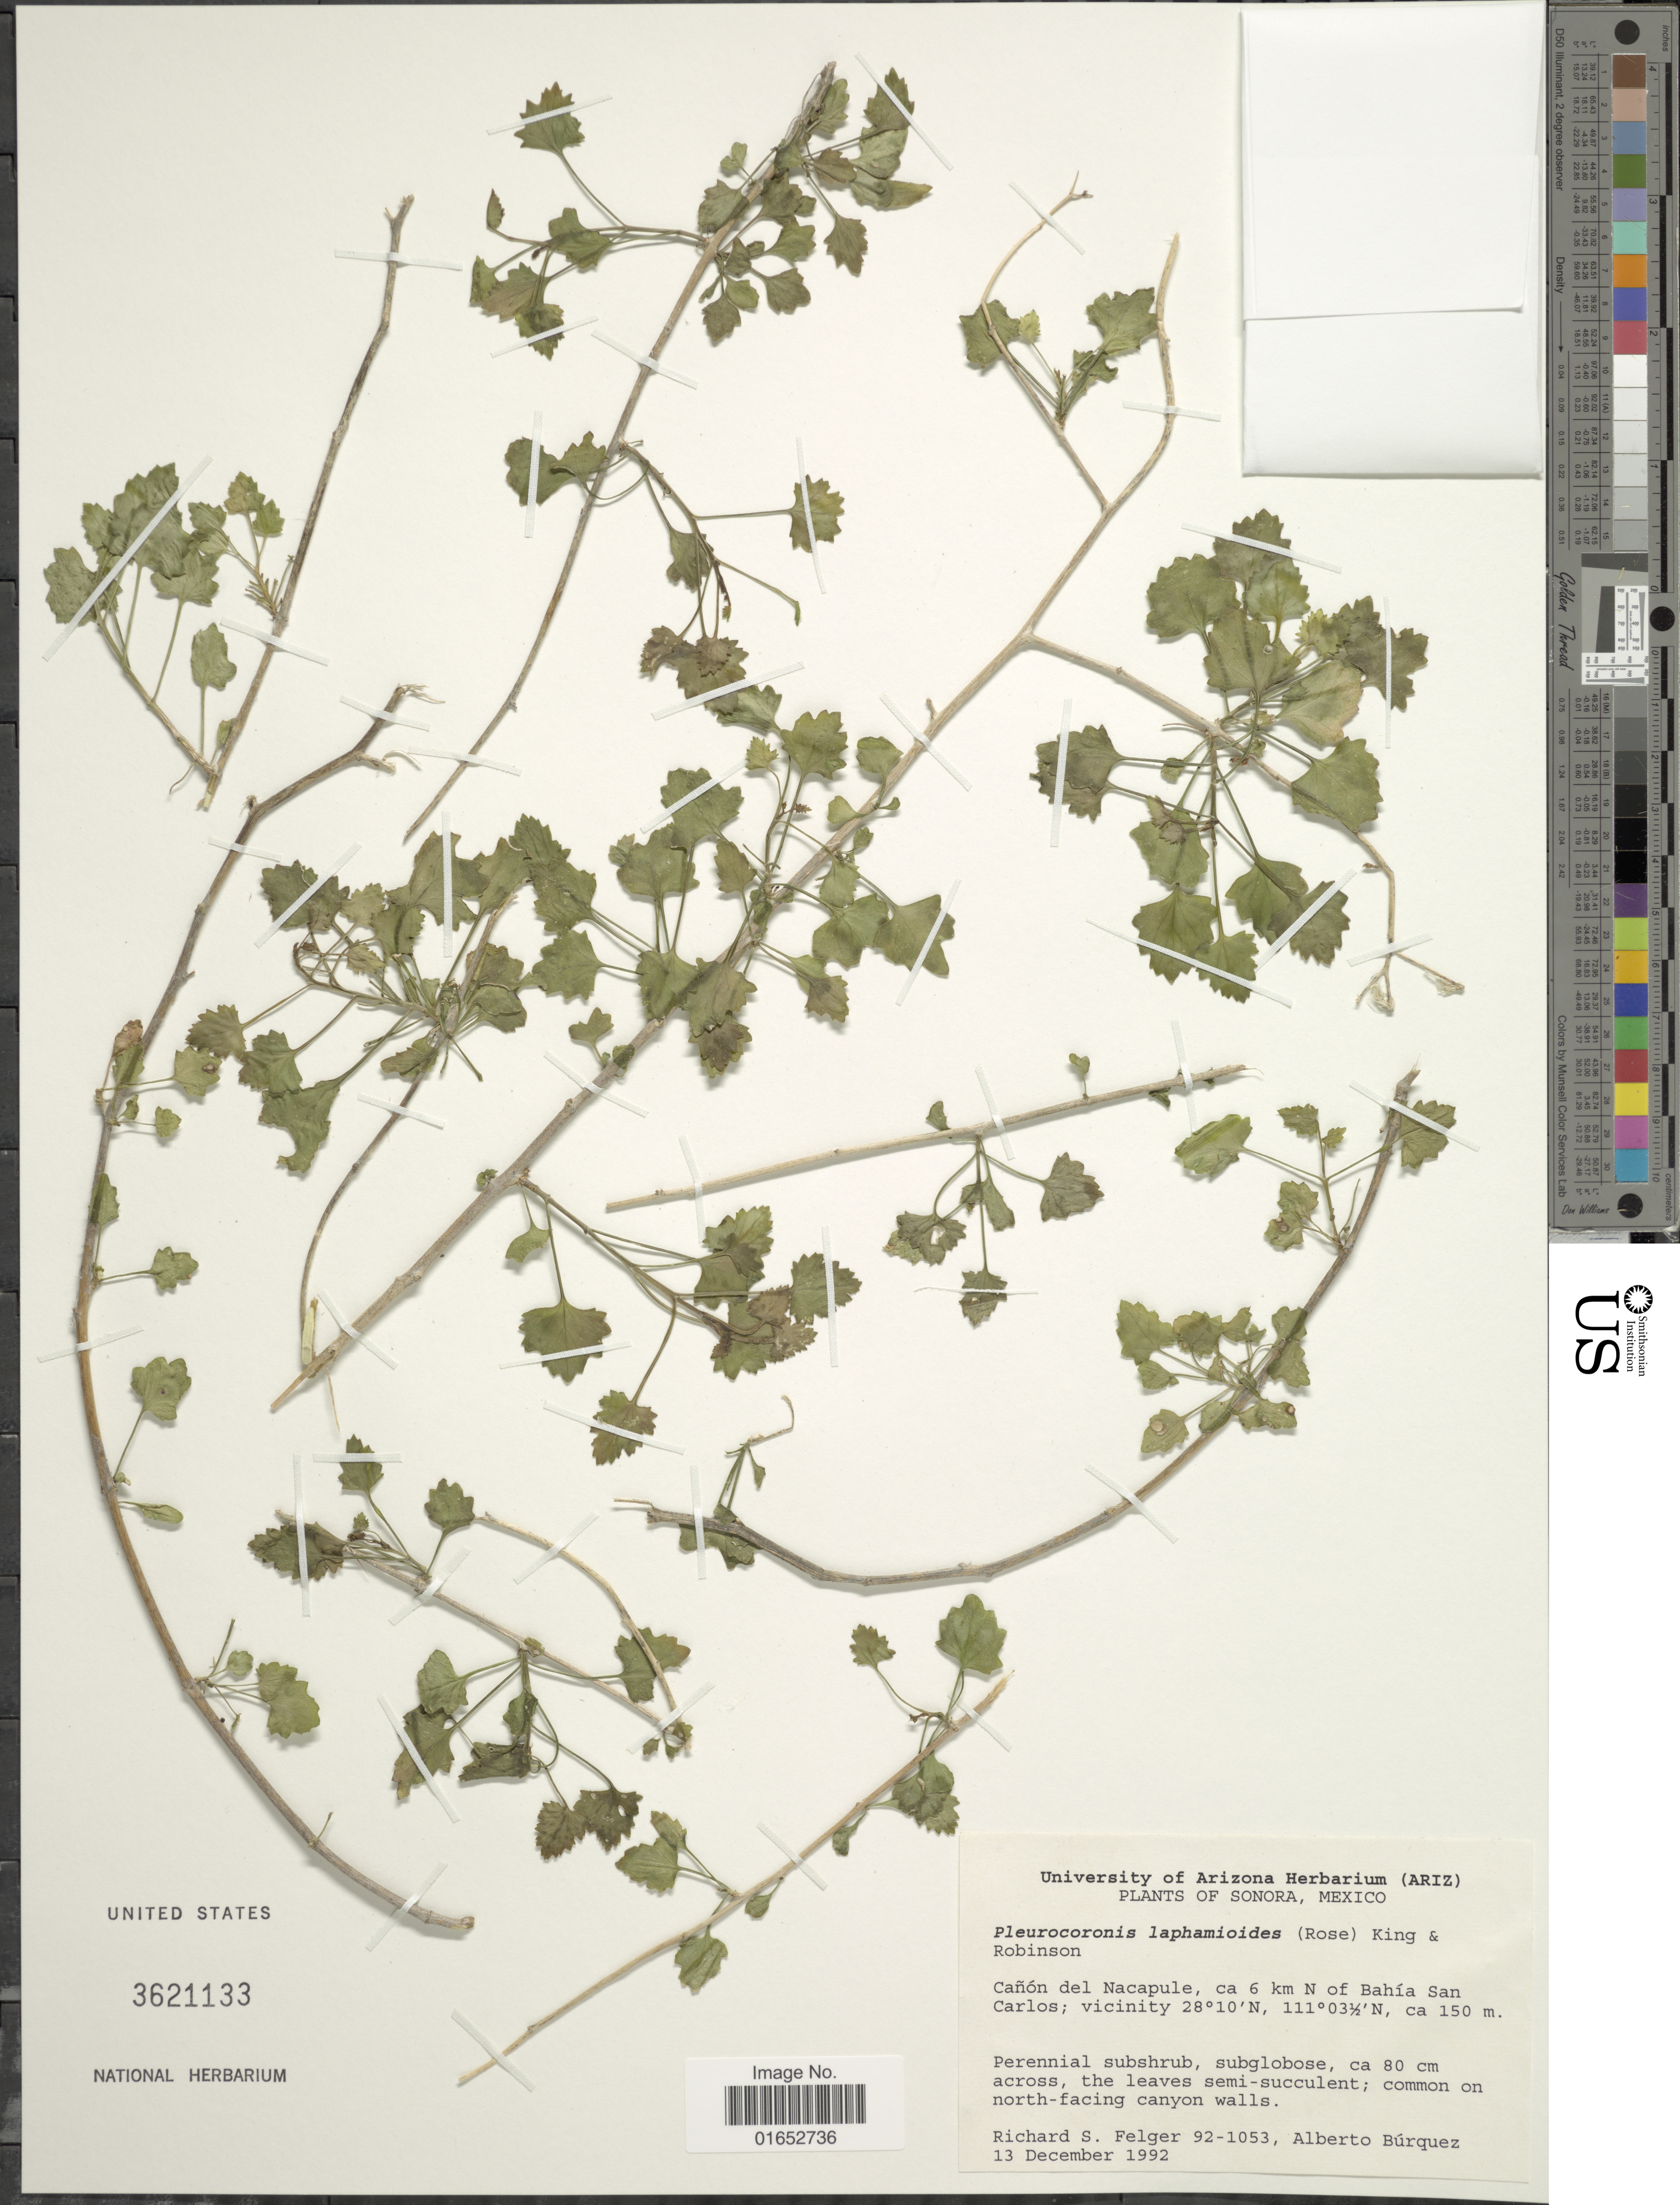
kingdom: Plantae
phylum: Tracheophyta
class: Magnoliopsida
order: Asterales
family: Asteraceae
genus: Pleurocoronis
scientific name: Pleurocoronis laphamioides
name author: (Rose) R.M. King & H. Rob.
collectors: R. S. Felger & A. Búrquez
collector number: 92-1053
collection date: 1992-12-13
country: Mexico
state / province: Sonora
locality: Cañón del Nacapule, ca 6 km N of Bahía San Carlos; vicinity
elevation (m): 150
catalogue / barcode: US 3621133